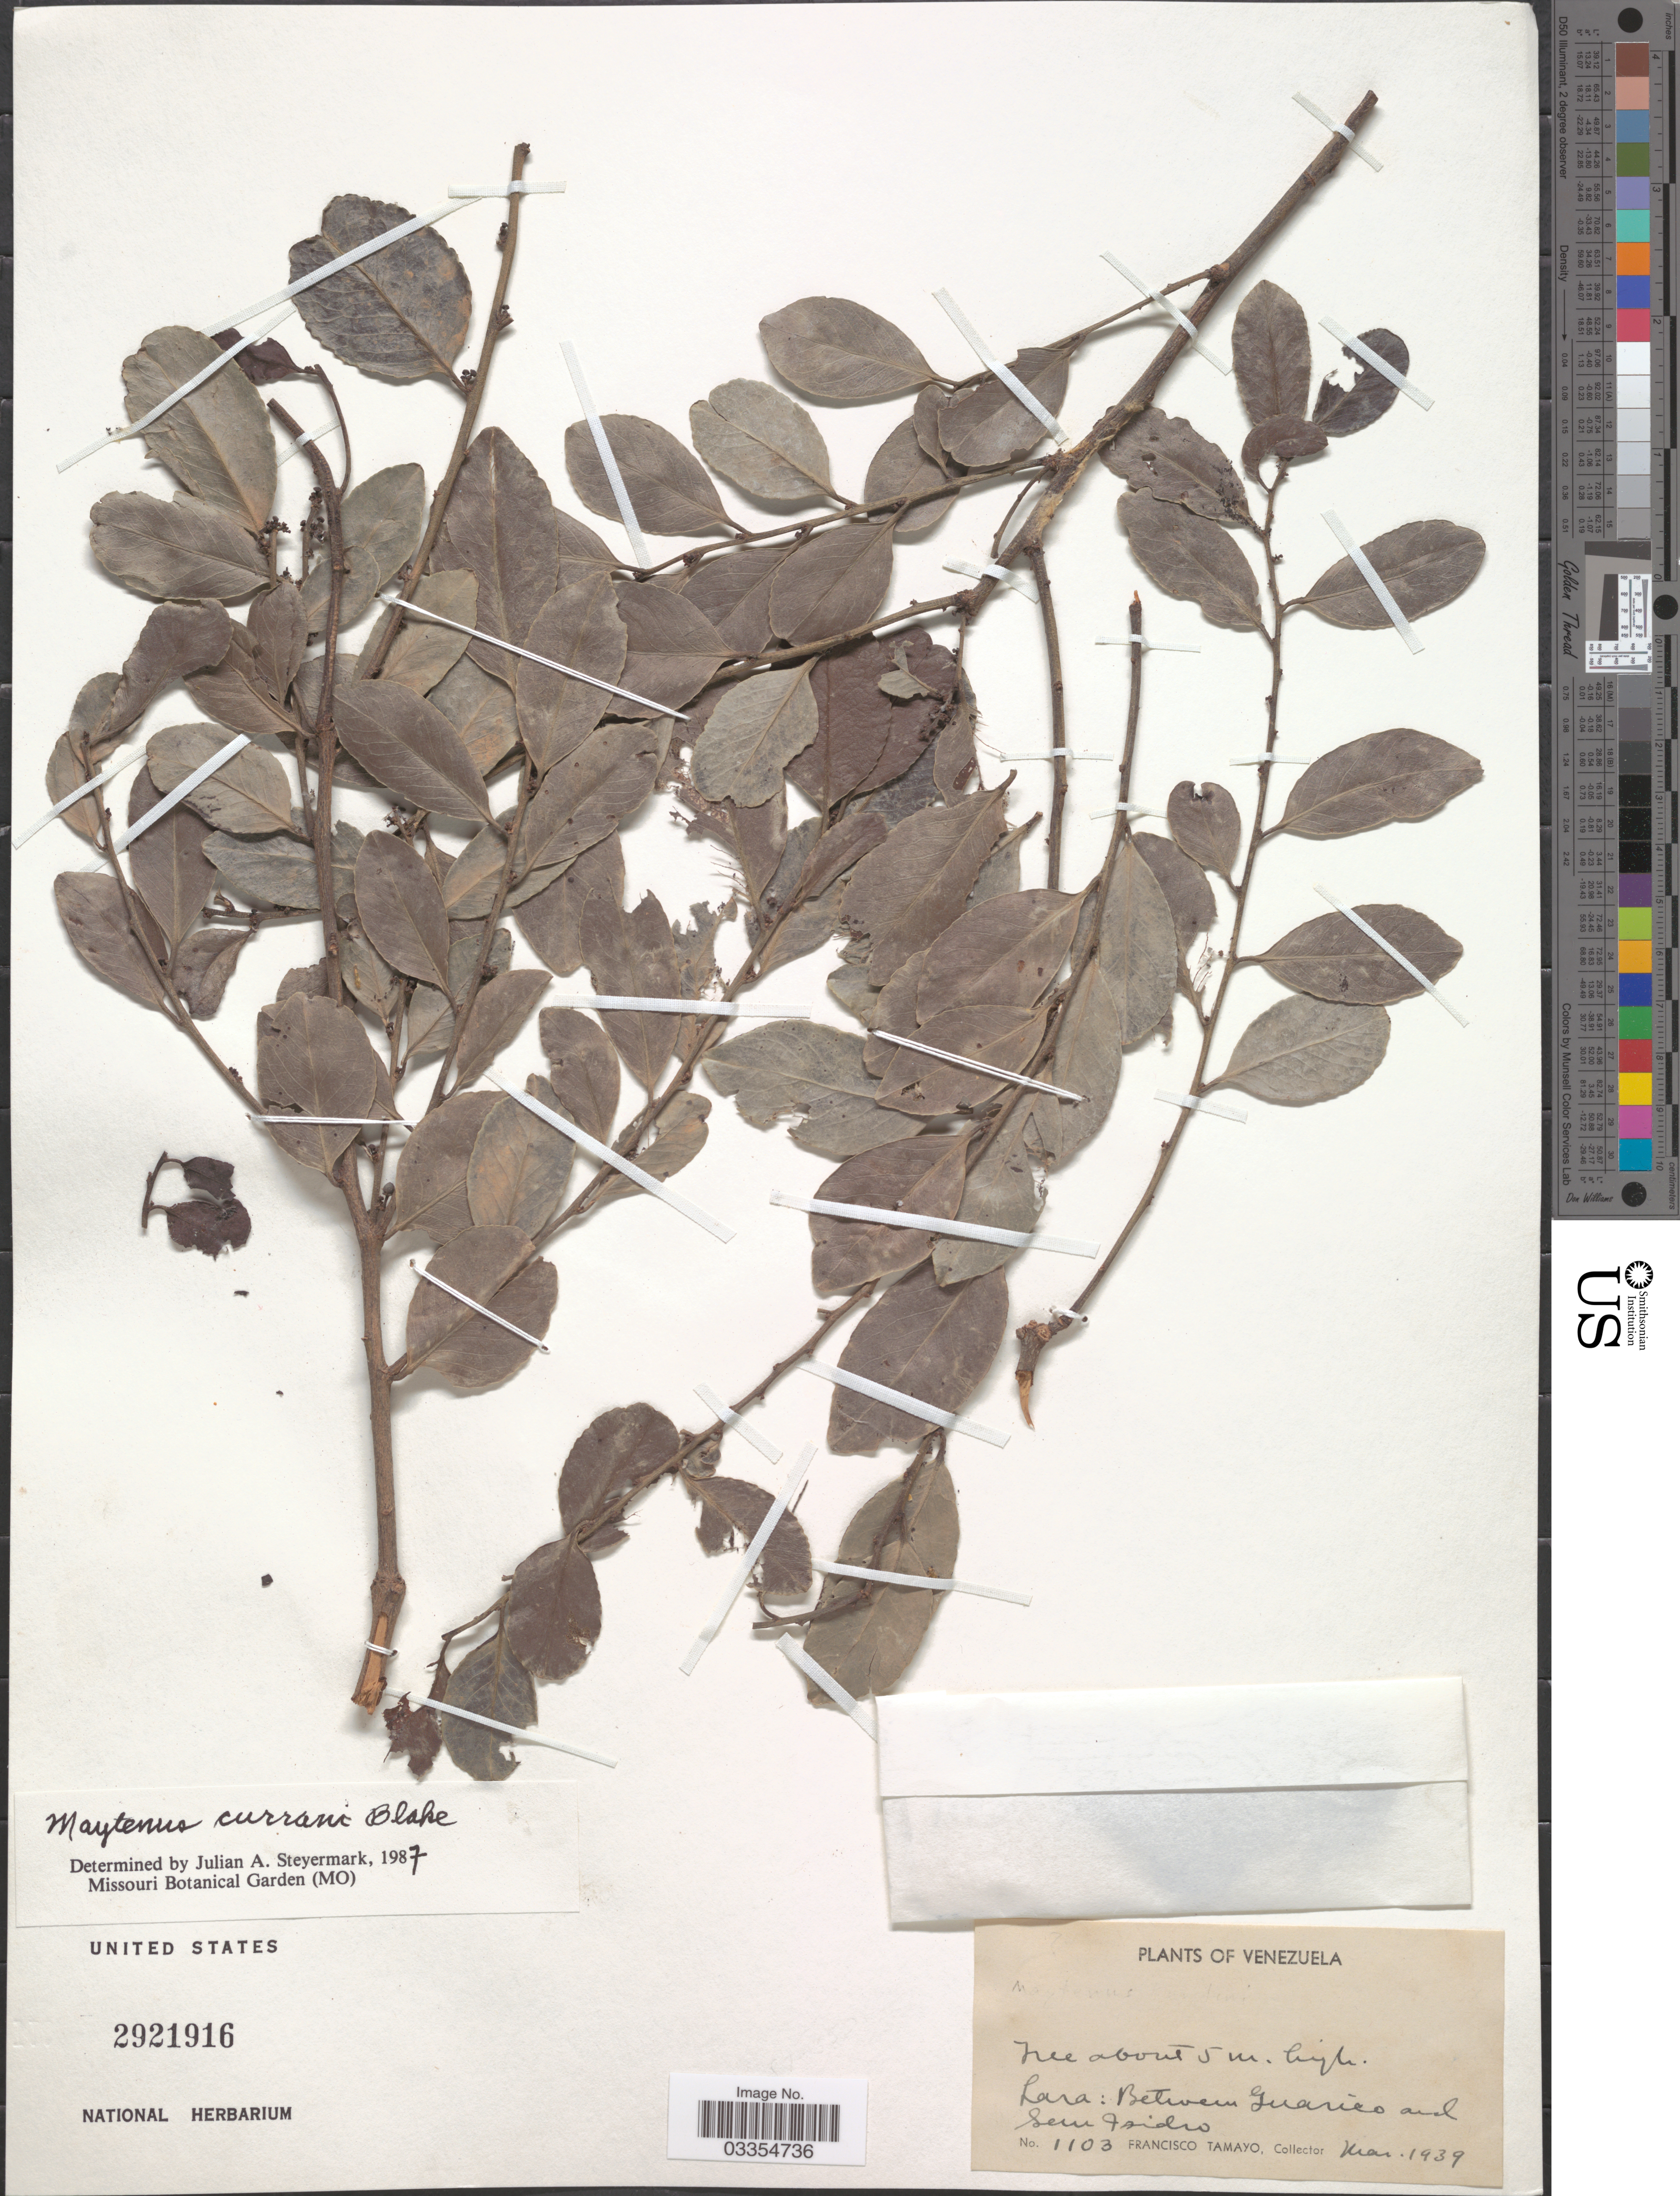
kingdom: Plantae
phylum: Tracheophyta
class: Magnoliopsida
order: Celastrales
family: Celastraceae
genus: Maytenus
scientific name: Maytenus curranii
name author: S.F. Blake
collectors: F. Tamayo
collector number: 1103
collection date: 1939-03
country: Venezuela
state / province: Lara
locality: Between Guarico and San Isidro.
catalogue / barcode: US 2921916